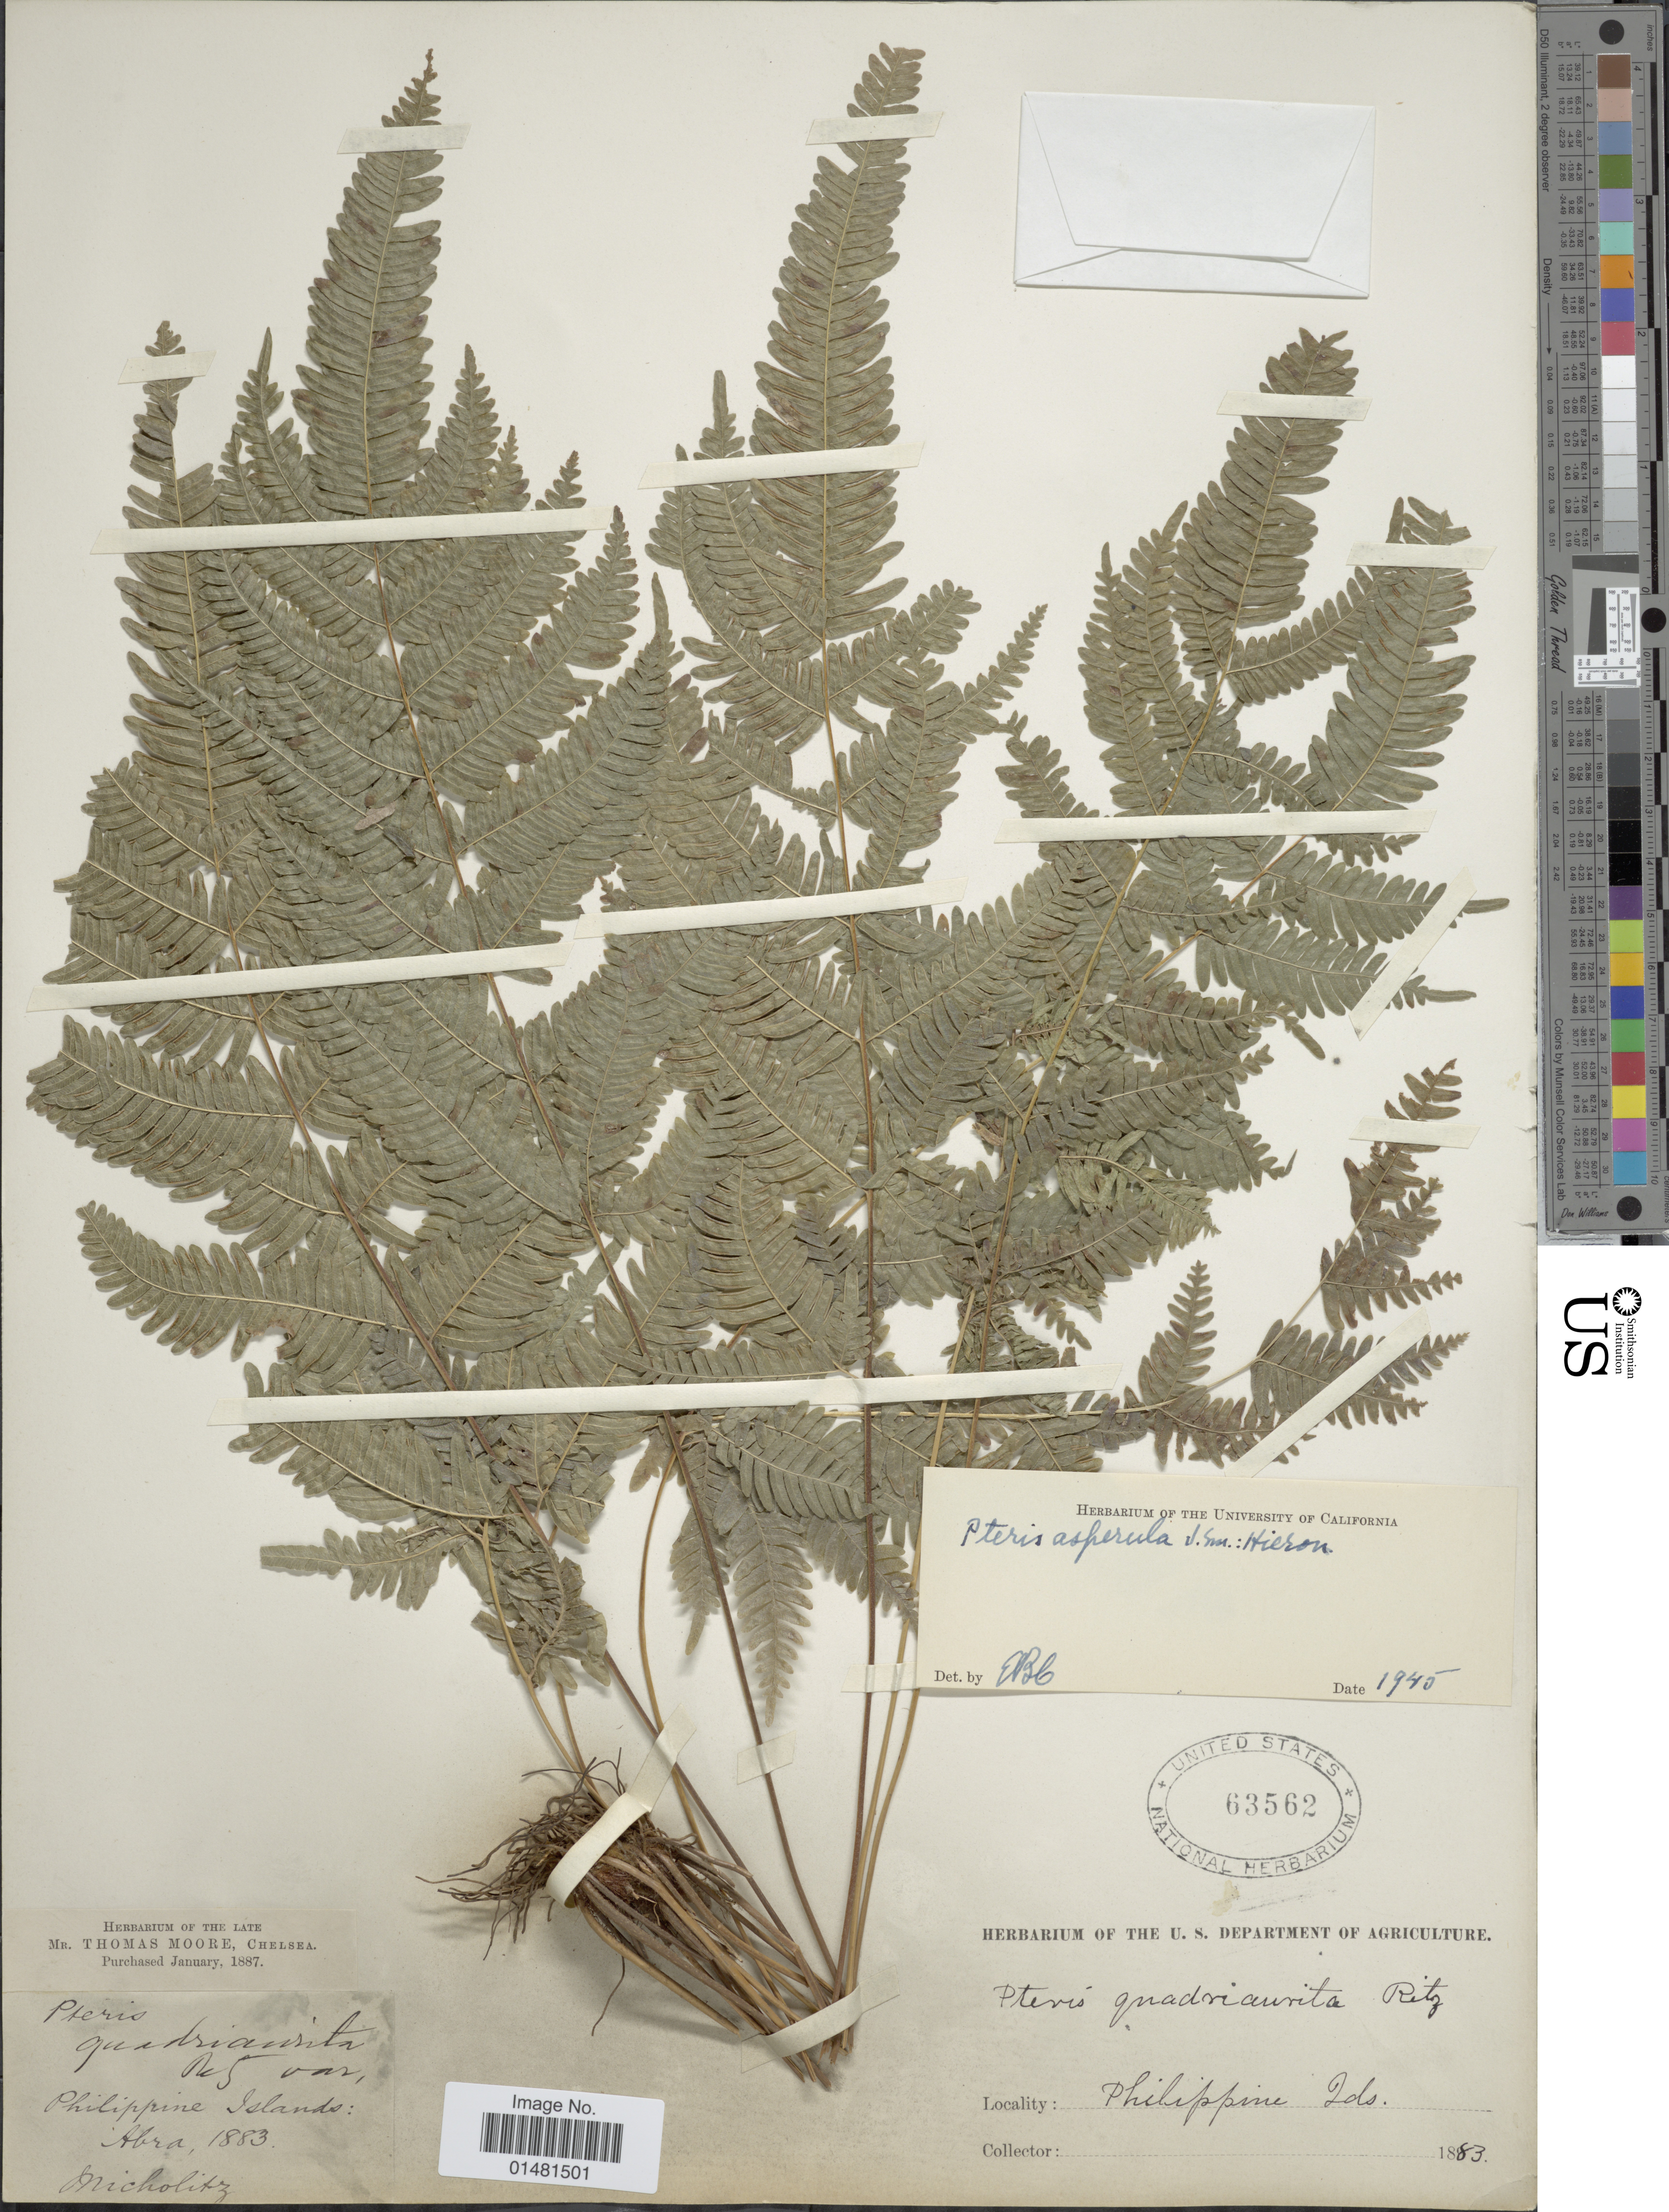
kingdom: Plantae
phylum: Tracheophyta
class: Polypodiopsida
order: Polypodiales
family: Pteridaceae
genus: Pteris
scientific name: Pteris asperula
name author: J. Sm.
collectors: W. Micholitz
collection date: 1883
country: Philippines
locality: Philippine Islands, Abra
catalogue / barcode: US 63562